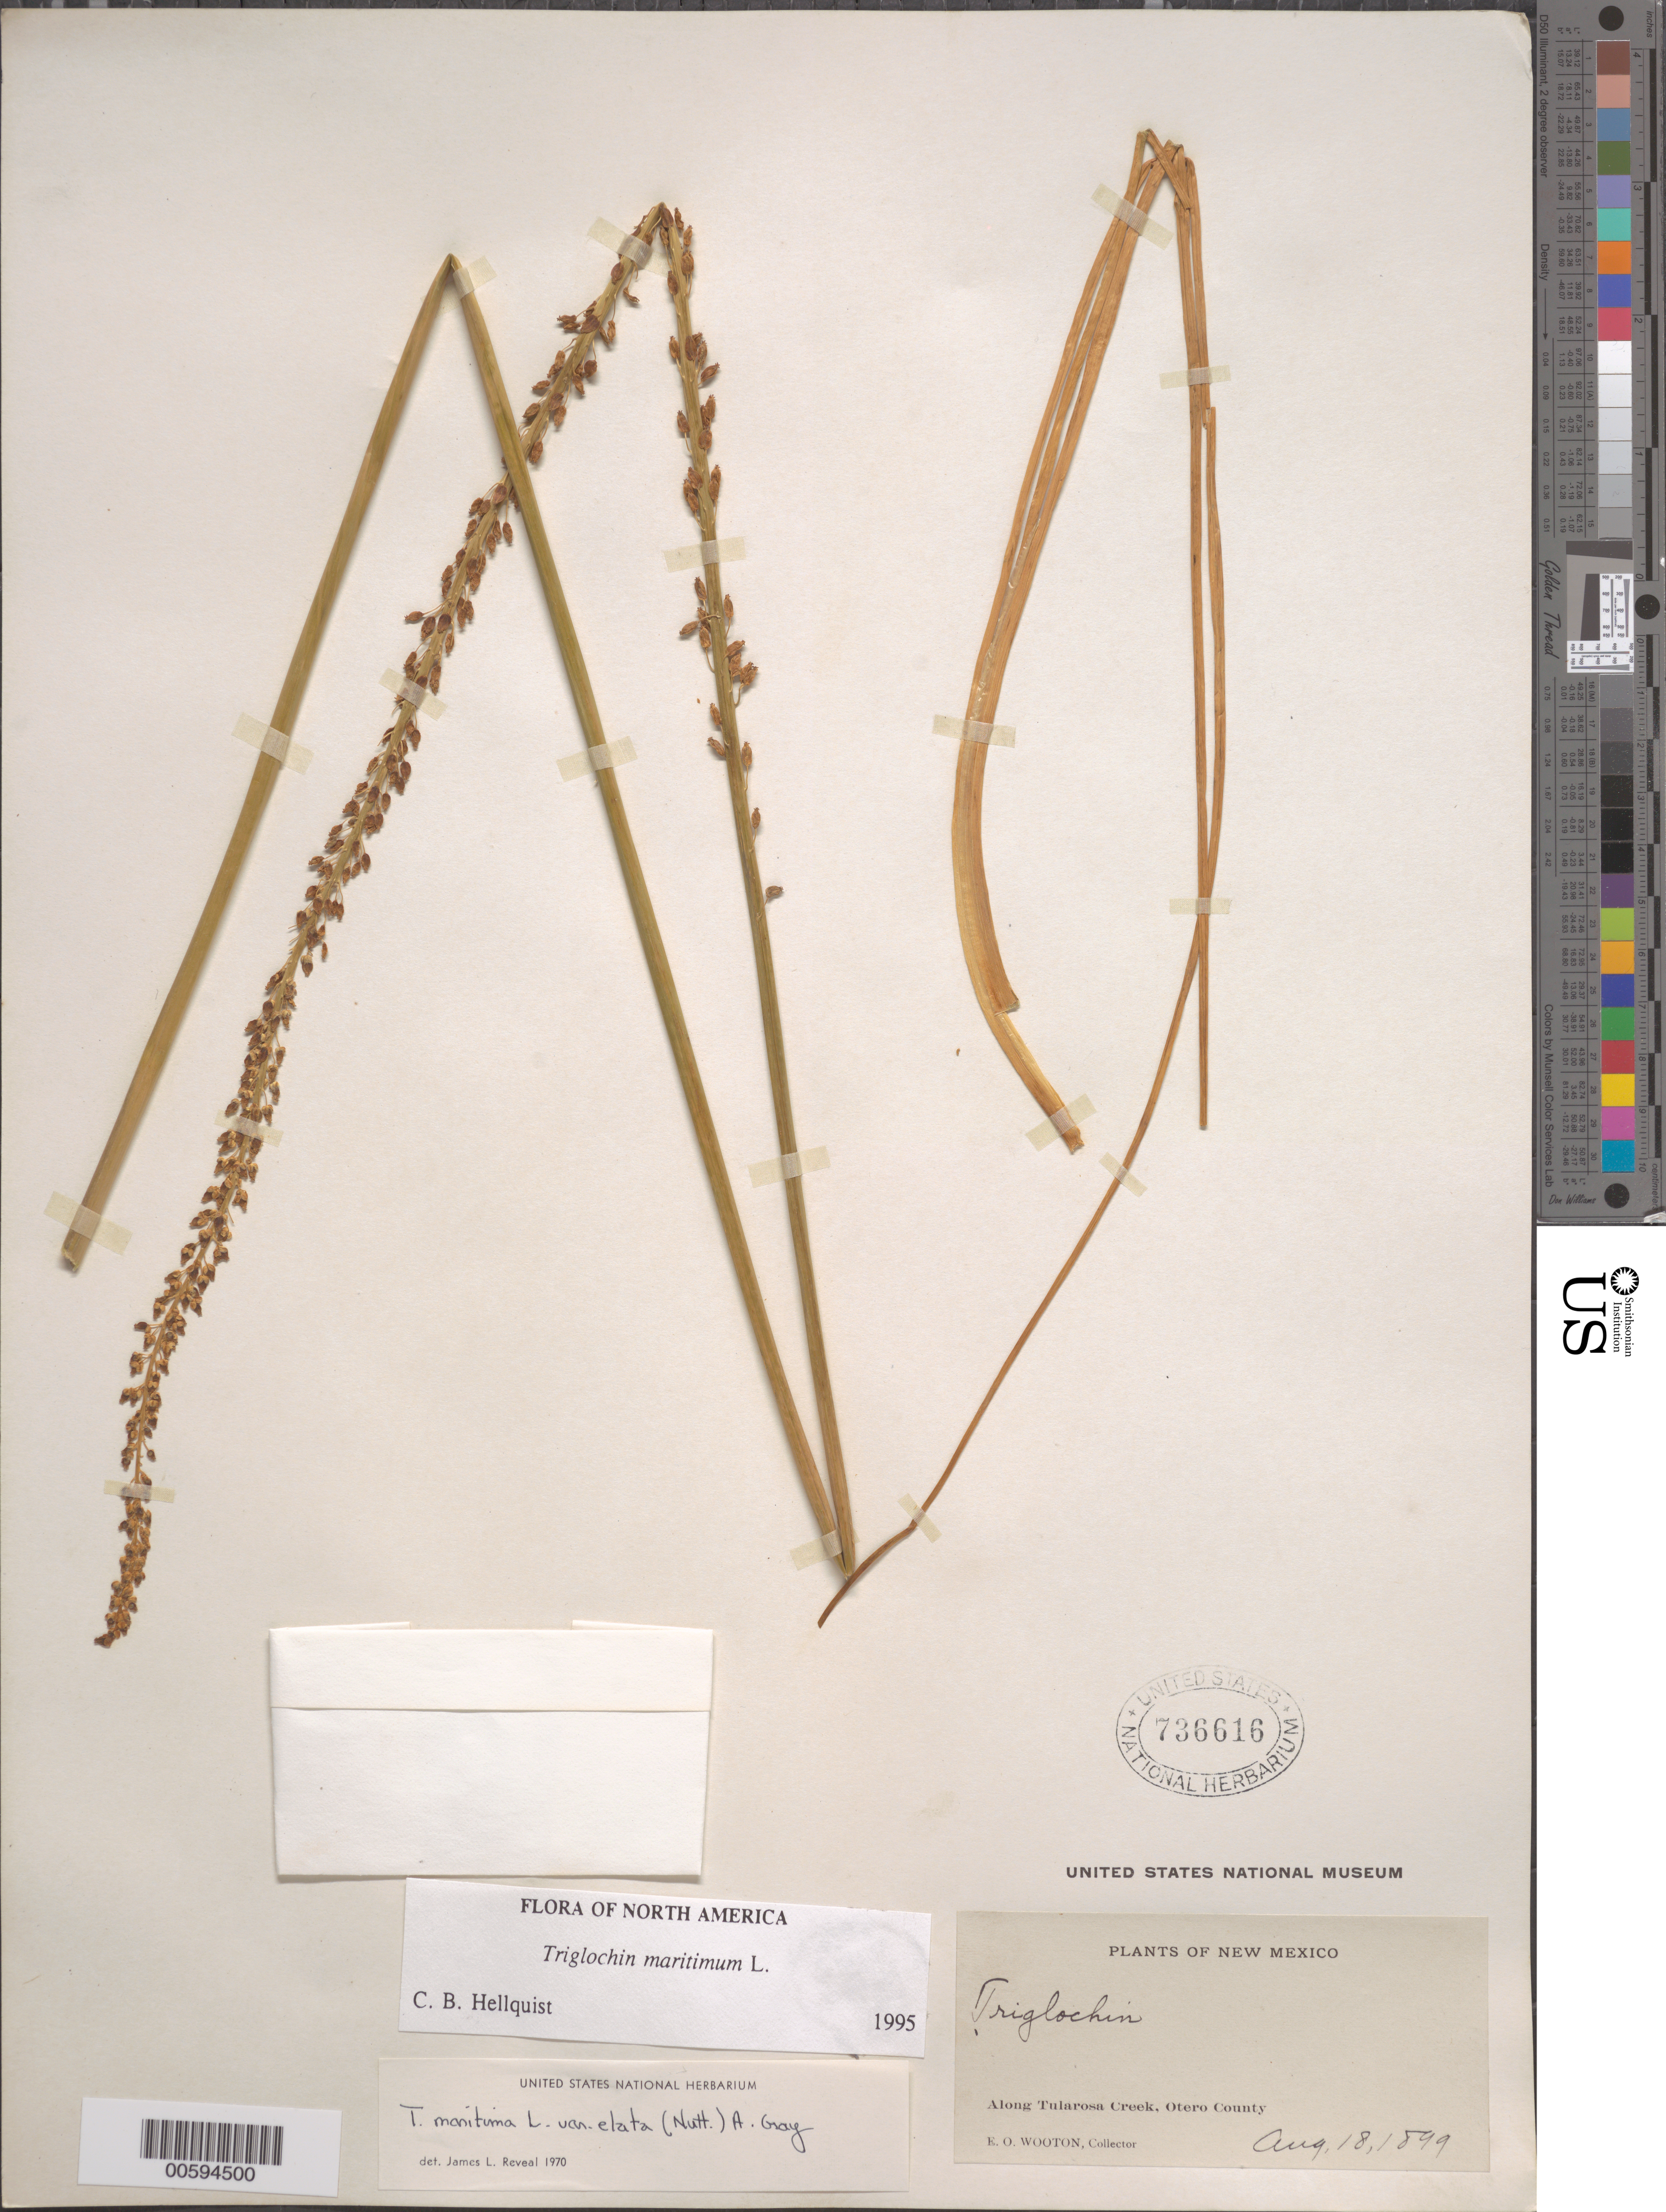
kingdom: Plantae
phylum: Tracheophyta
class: Liliopsida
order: Alismatales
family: Juncaginaceae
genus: Triglochin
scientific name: Triglochin maritima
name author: L.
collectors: E. O. Wooton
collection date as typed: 18 Aug 1899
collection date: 1899-08-18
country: United States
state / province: New Mexico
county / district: Otero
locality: Along Tularosa Creek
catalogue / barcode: US 736616